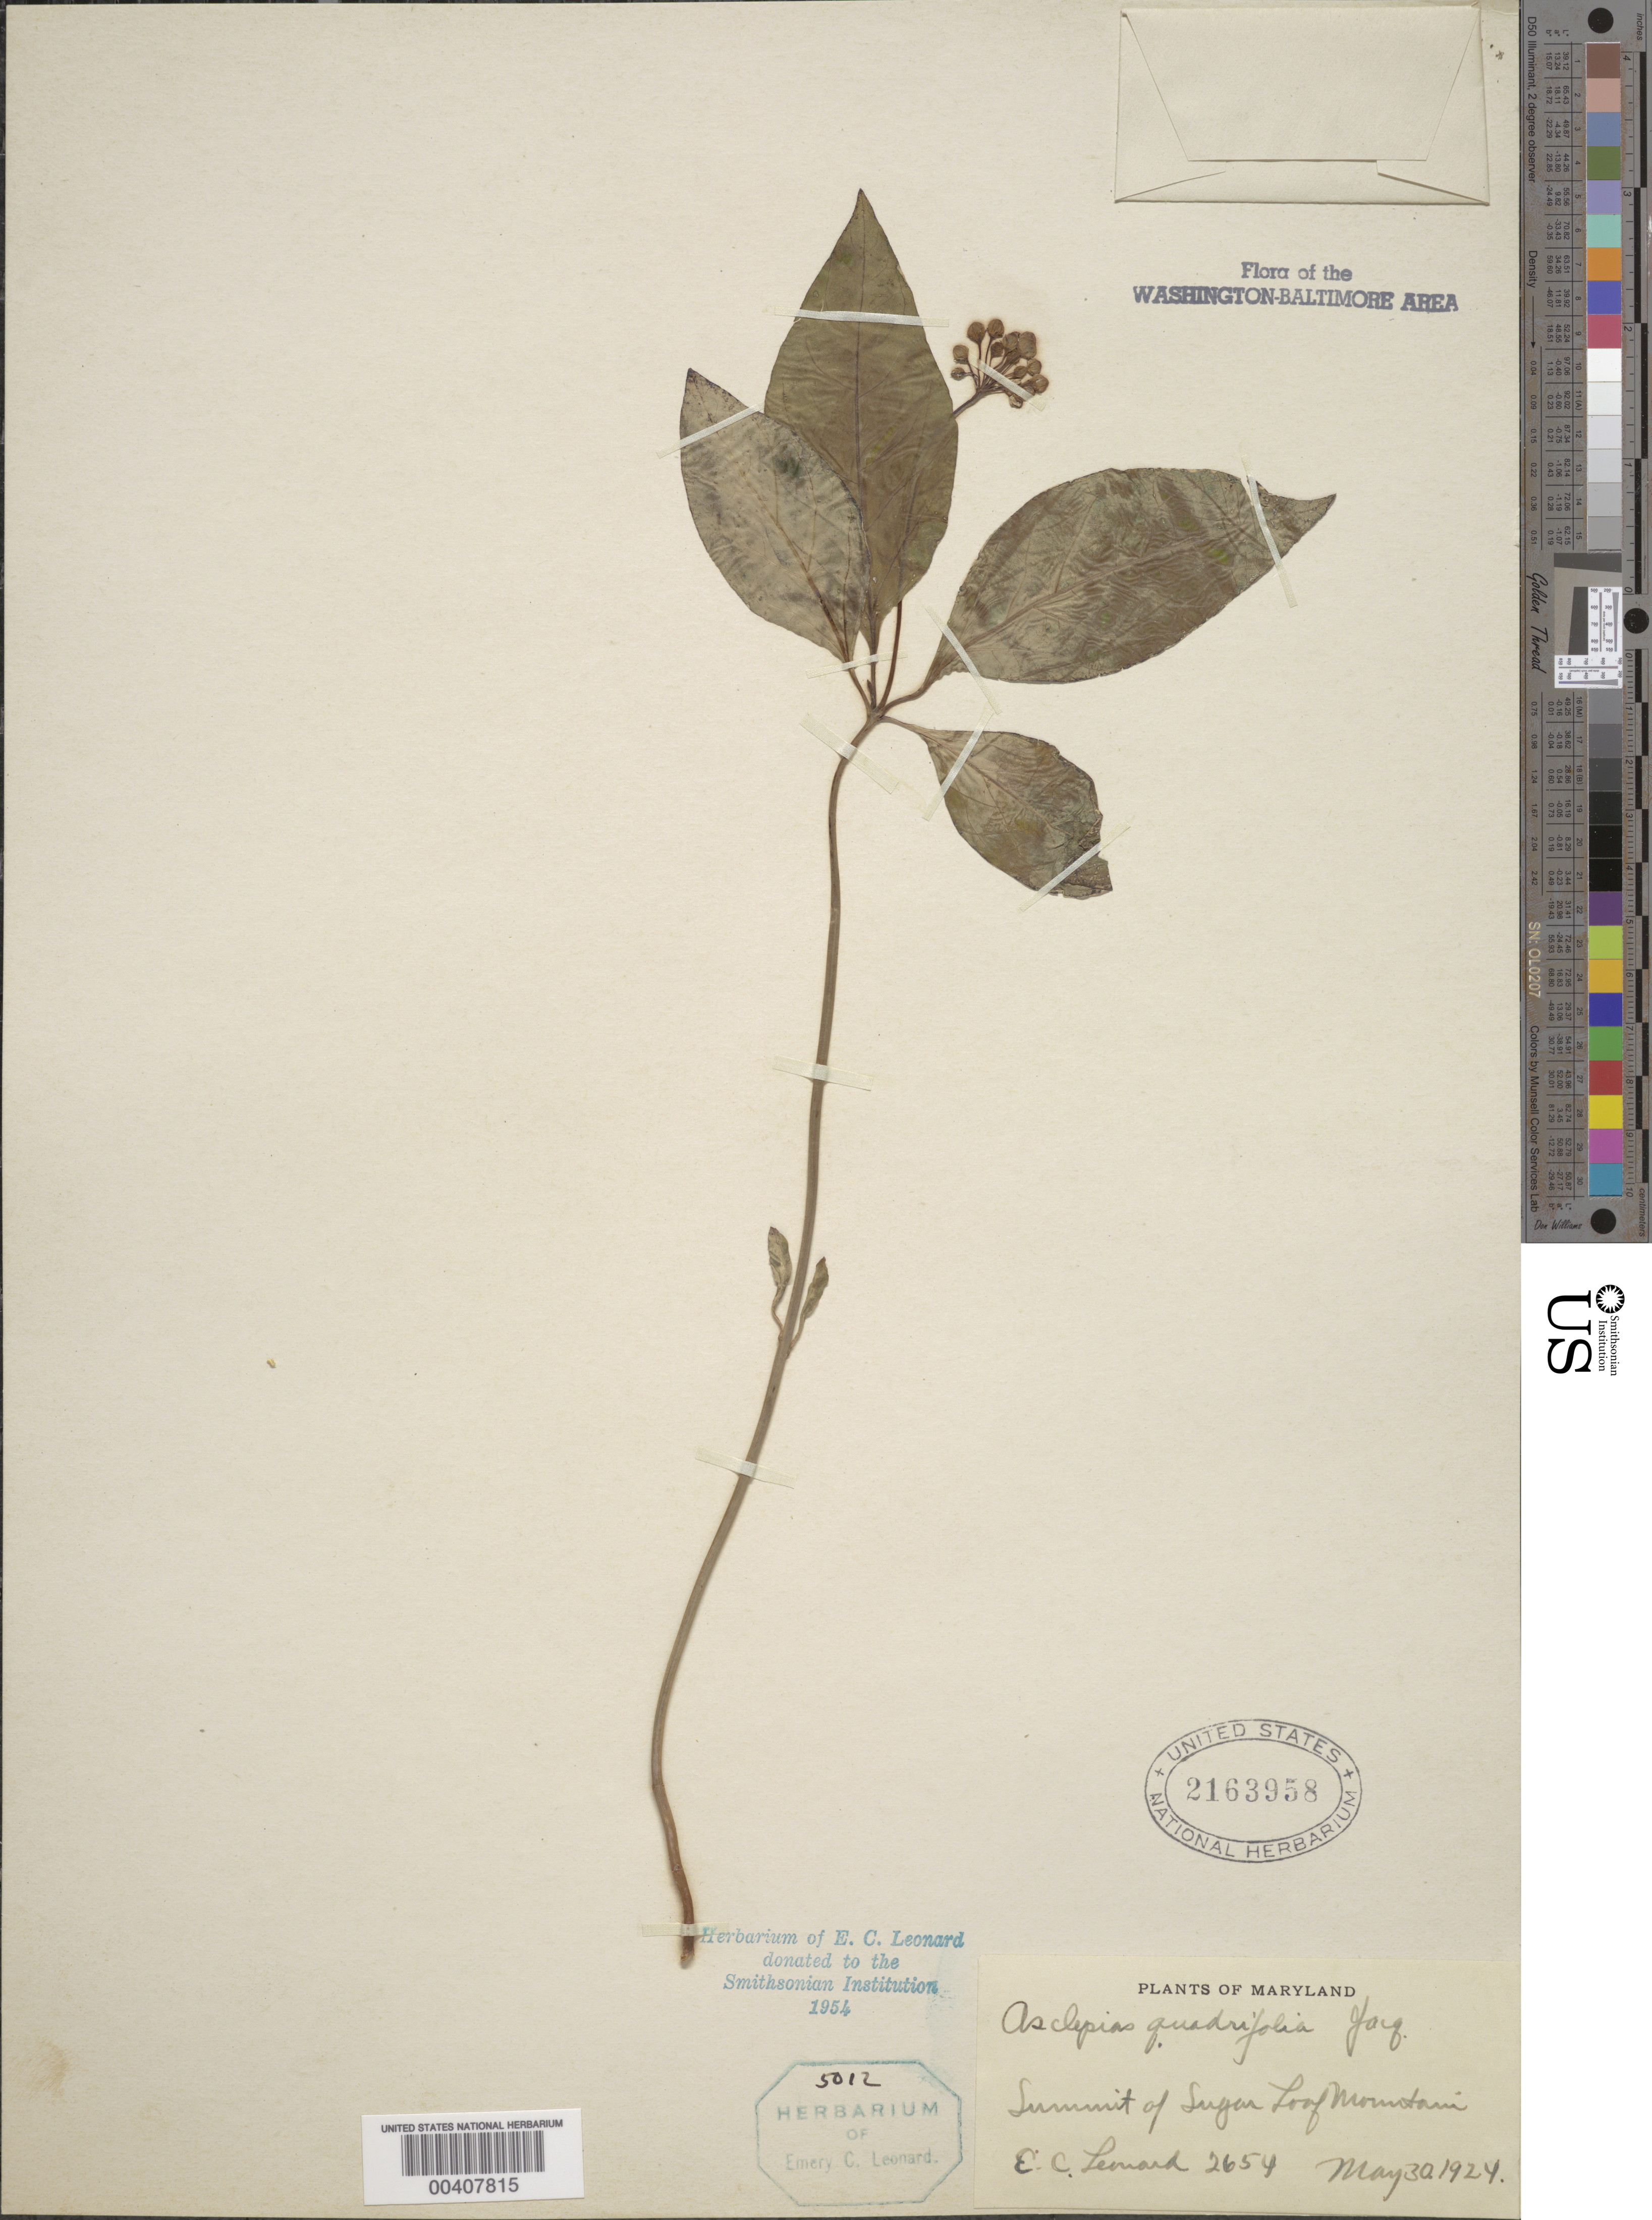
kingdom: Plantae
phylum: Tracheophyta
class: Magnoliopsida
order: Gentianales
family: Apocynaceae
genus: Asclepias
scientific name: Asclepias quadrifolia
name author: Jacq.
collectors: E. C. Leonard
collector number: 2654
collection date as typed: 30 May 1924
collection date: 1924-05-30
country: United States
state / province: Maryland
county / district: Frederick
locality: Sugar Loaf Mountain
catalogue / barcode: US 2163958